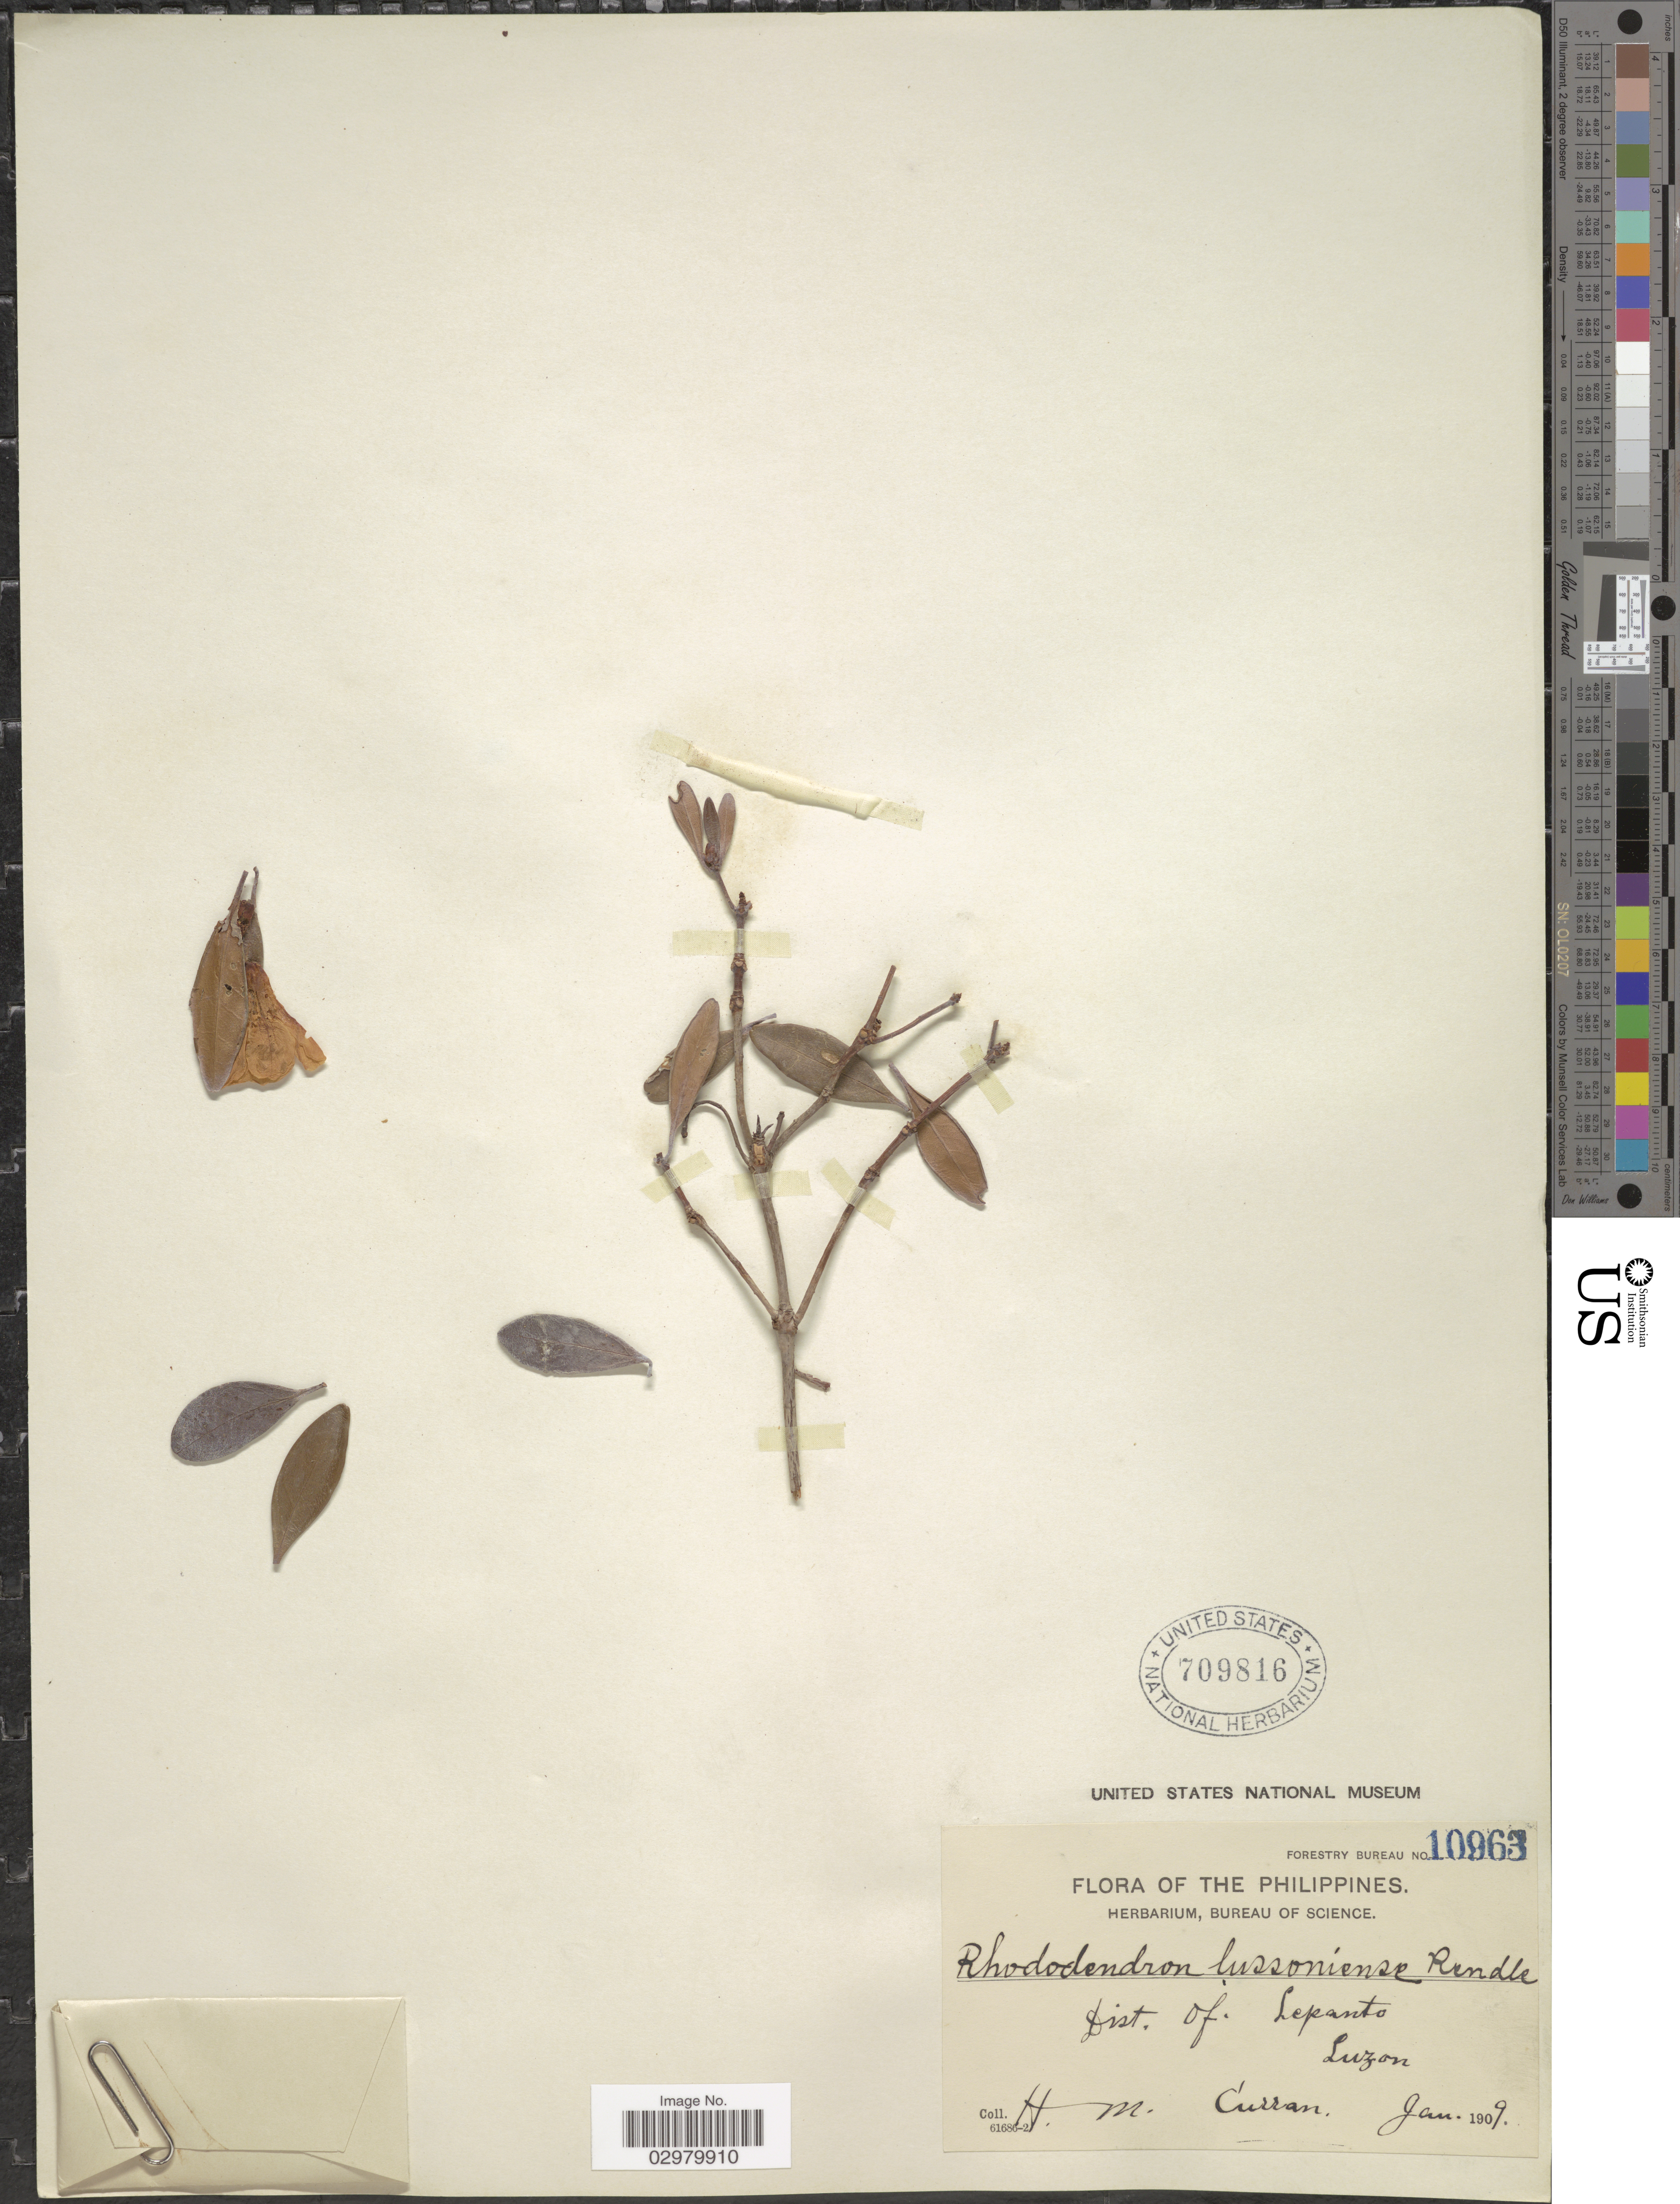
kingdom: Plantae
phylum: Tracheophyta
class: Magnoliopsida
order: Ericales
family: Ericaceae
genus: Rhododendron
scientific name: Rhododendron vidalii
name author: Rolfe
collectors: H. M. Curran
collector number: Forestry Bureau10963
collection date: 1909-01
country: Philippines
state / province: Cordillera (Administrative Region)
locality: Dist. of Lepanto, Luzon.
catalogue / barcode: US 709816